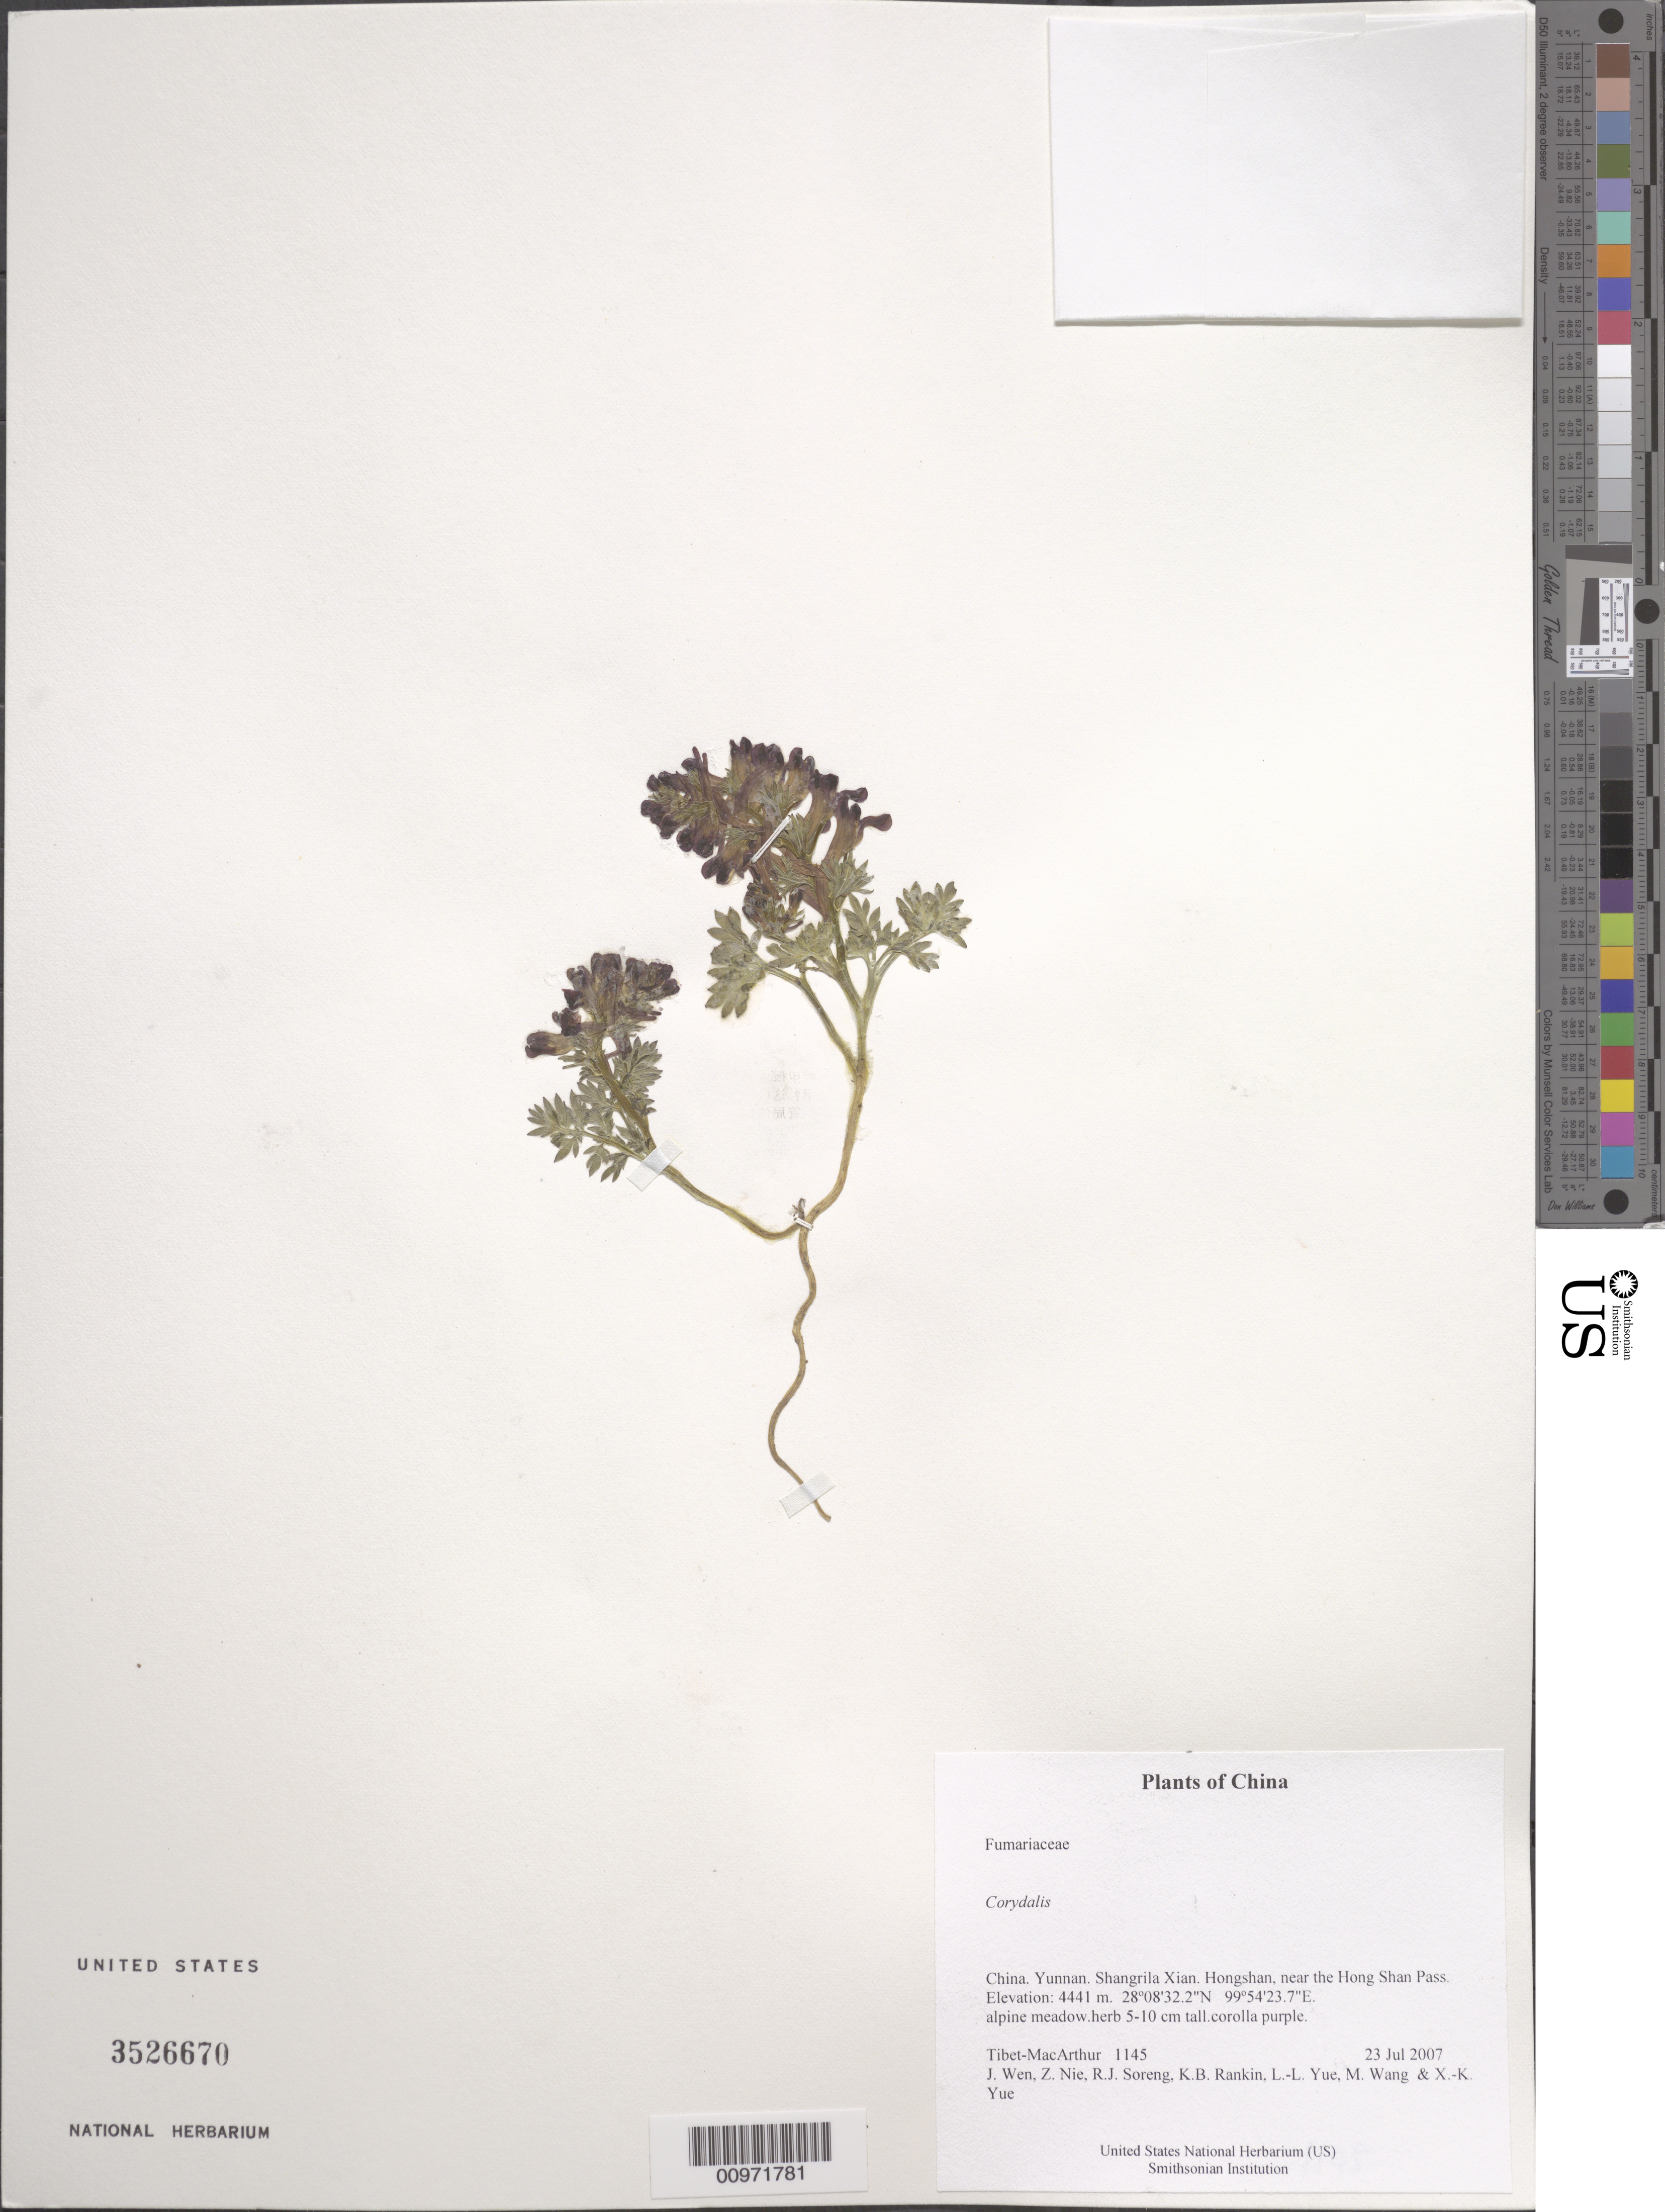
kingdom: Plantae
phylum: Tracheophyta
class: Magnoliopsida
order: Ranunculales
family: Papaveraceae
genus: Corydalis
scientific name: Corydalis sp.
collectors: Tibet-MacArthur, J. Wen, Z. Nie, R. J. Soreng, K. Rankin, L. Yue, M. Wang & X. Yue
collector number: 1145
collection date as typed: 23 Jul 2007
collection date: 2007-07-23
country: China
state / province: Yunnan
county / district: Shangrila Xian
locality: Hongshan, near the Hong Shan Pass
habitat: alpine meadow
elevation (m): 4441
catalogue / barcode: US 3526670